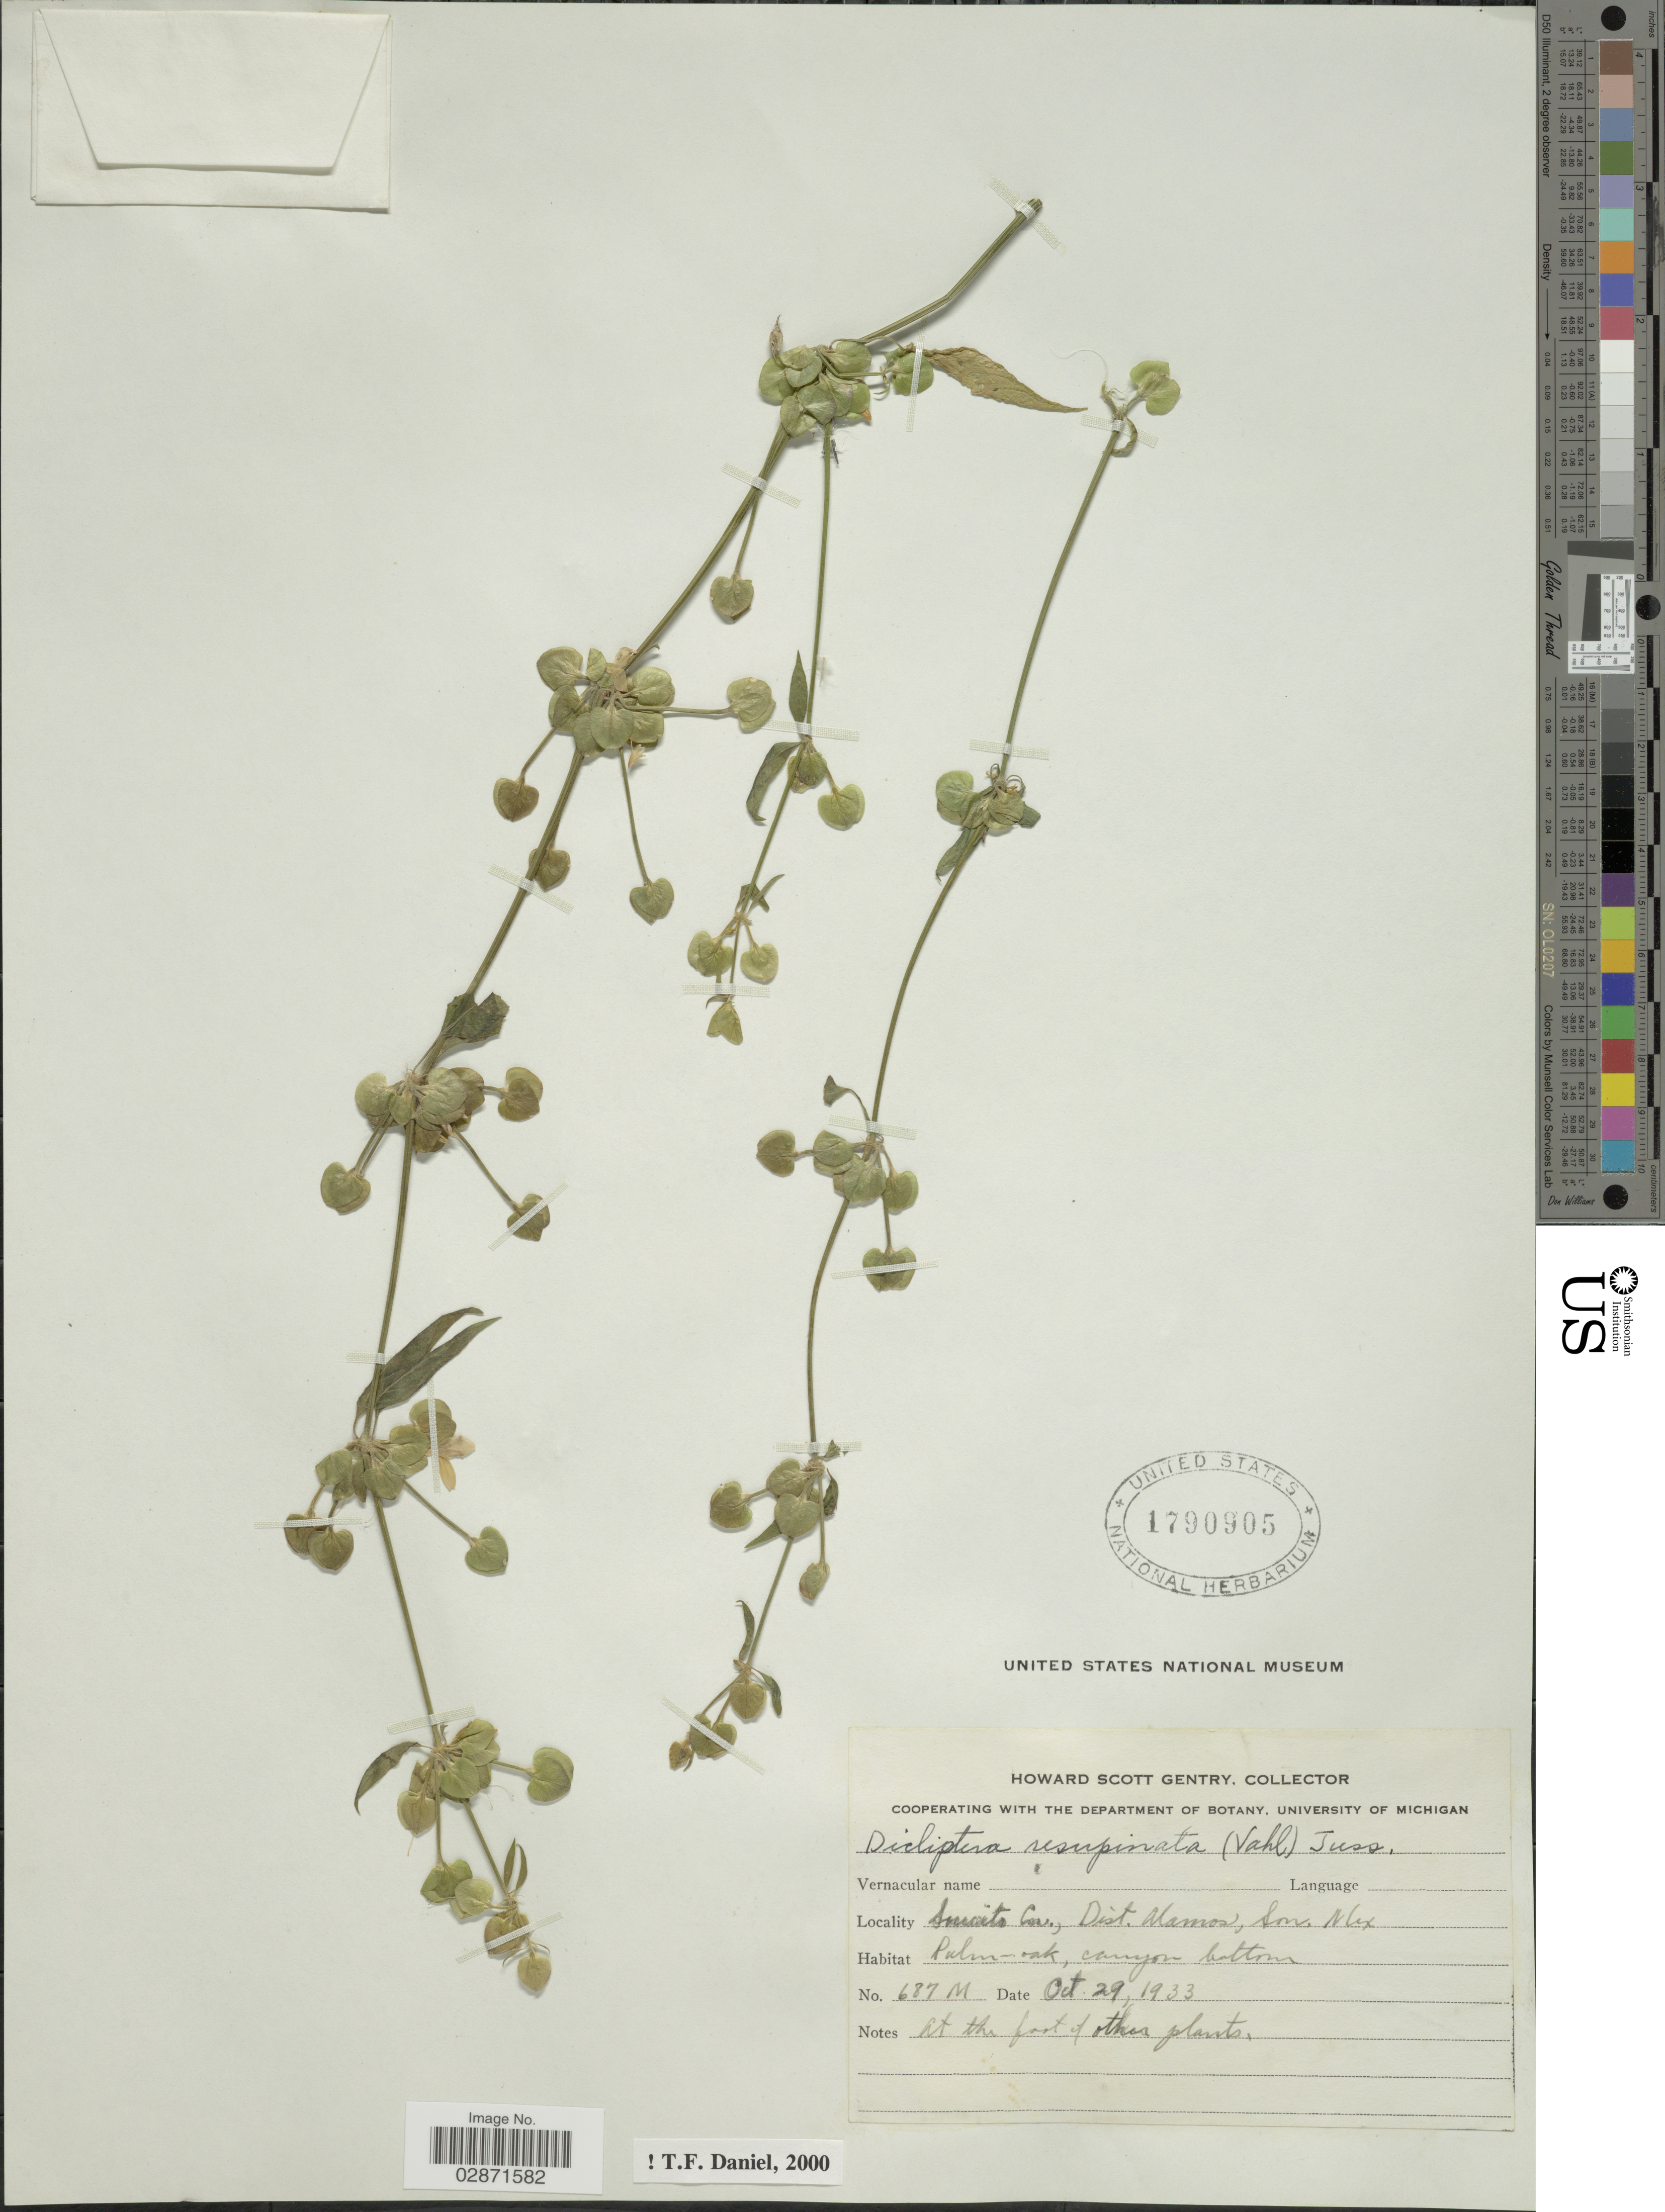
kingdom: Plantae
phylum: Tracheophyta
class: Magnoliopsida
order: Lamiales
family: Acanthaceae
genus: Dicliptera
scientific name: Dicliptera resupinata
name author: (Vahl) Juss.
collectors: H. S. Gentry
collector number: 687M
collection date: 1933-10-29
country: Mexico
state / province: Sonora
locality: Saucito Cn., Dist. Alamos, Son., Mex.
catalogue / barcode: US 1790905